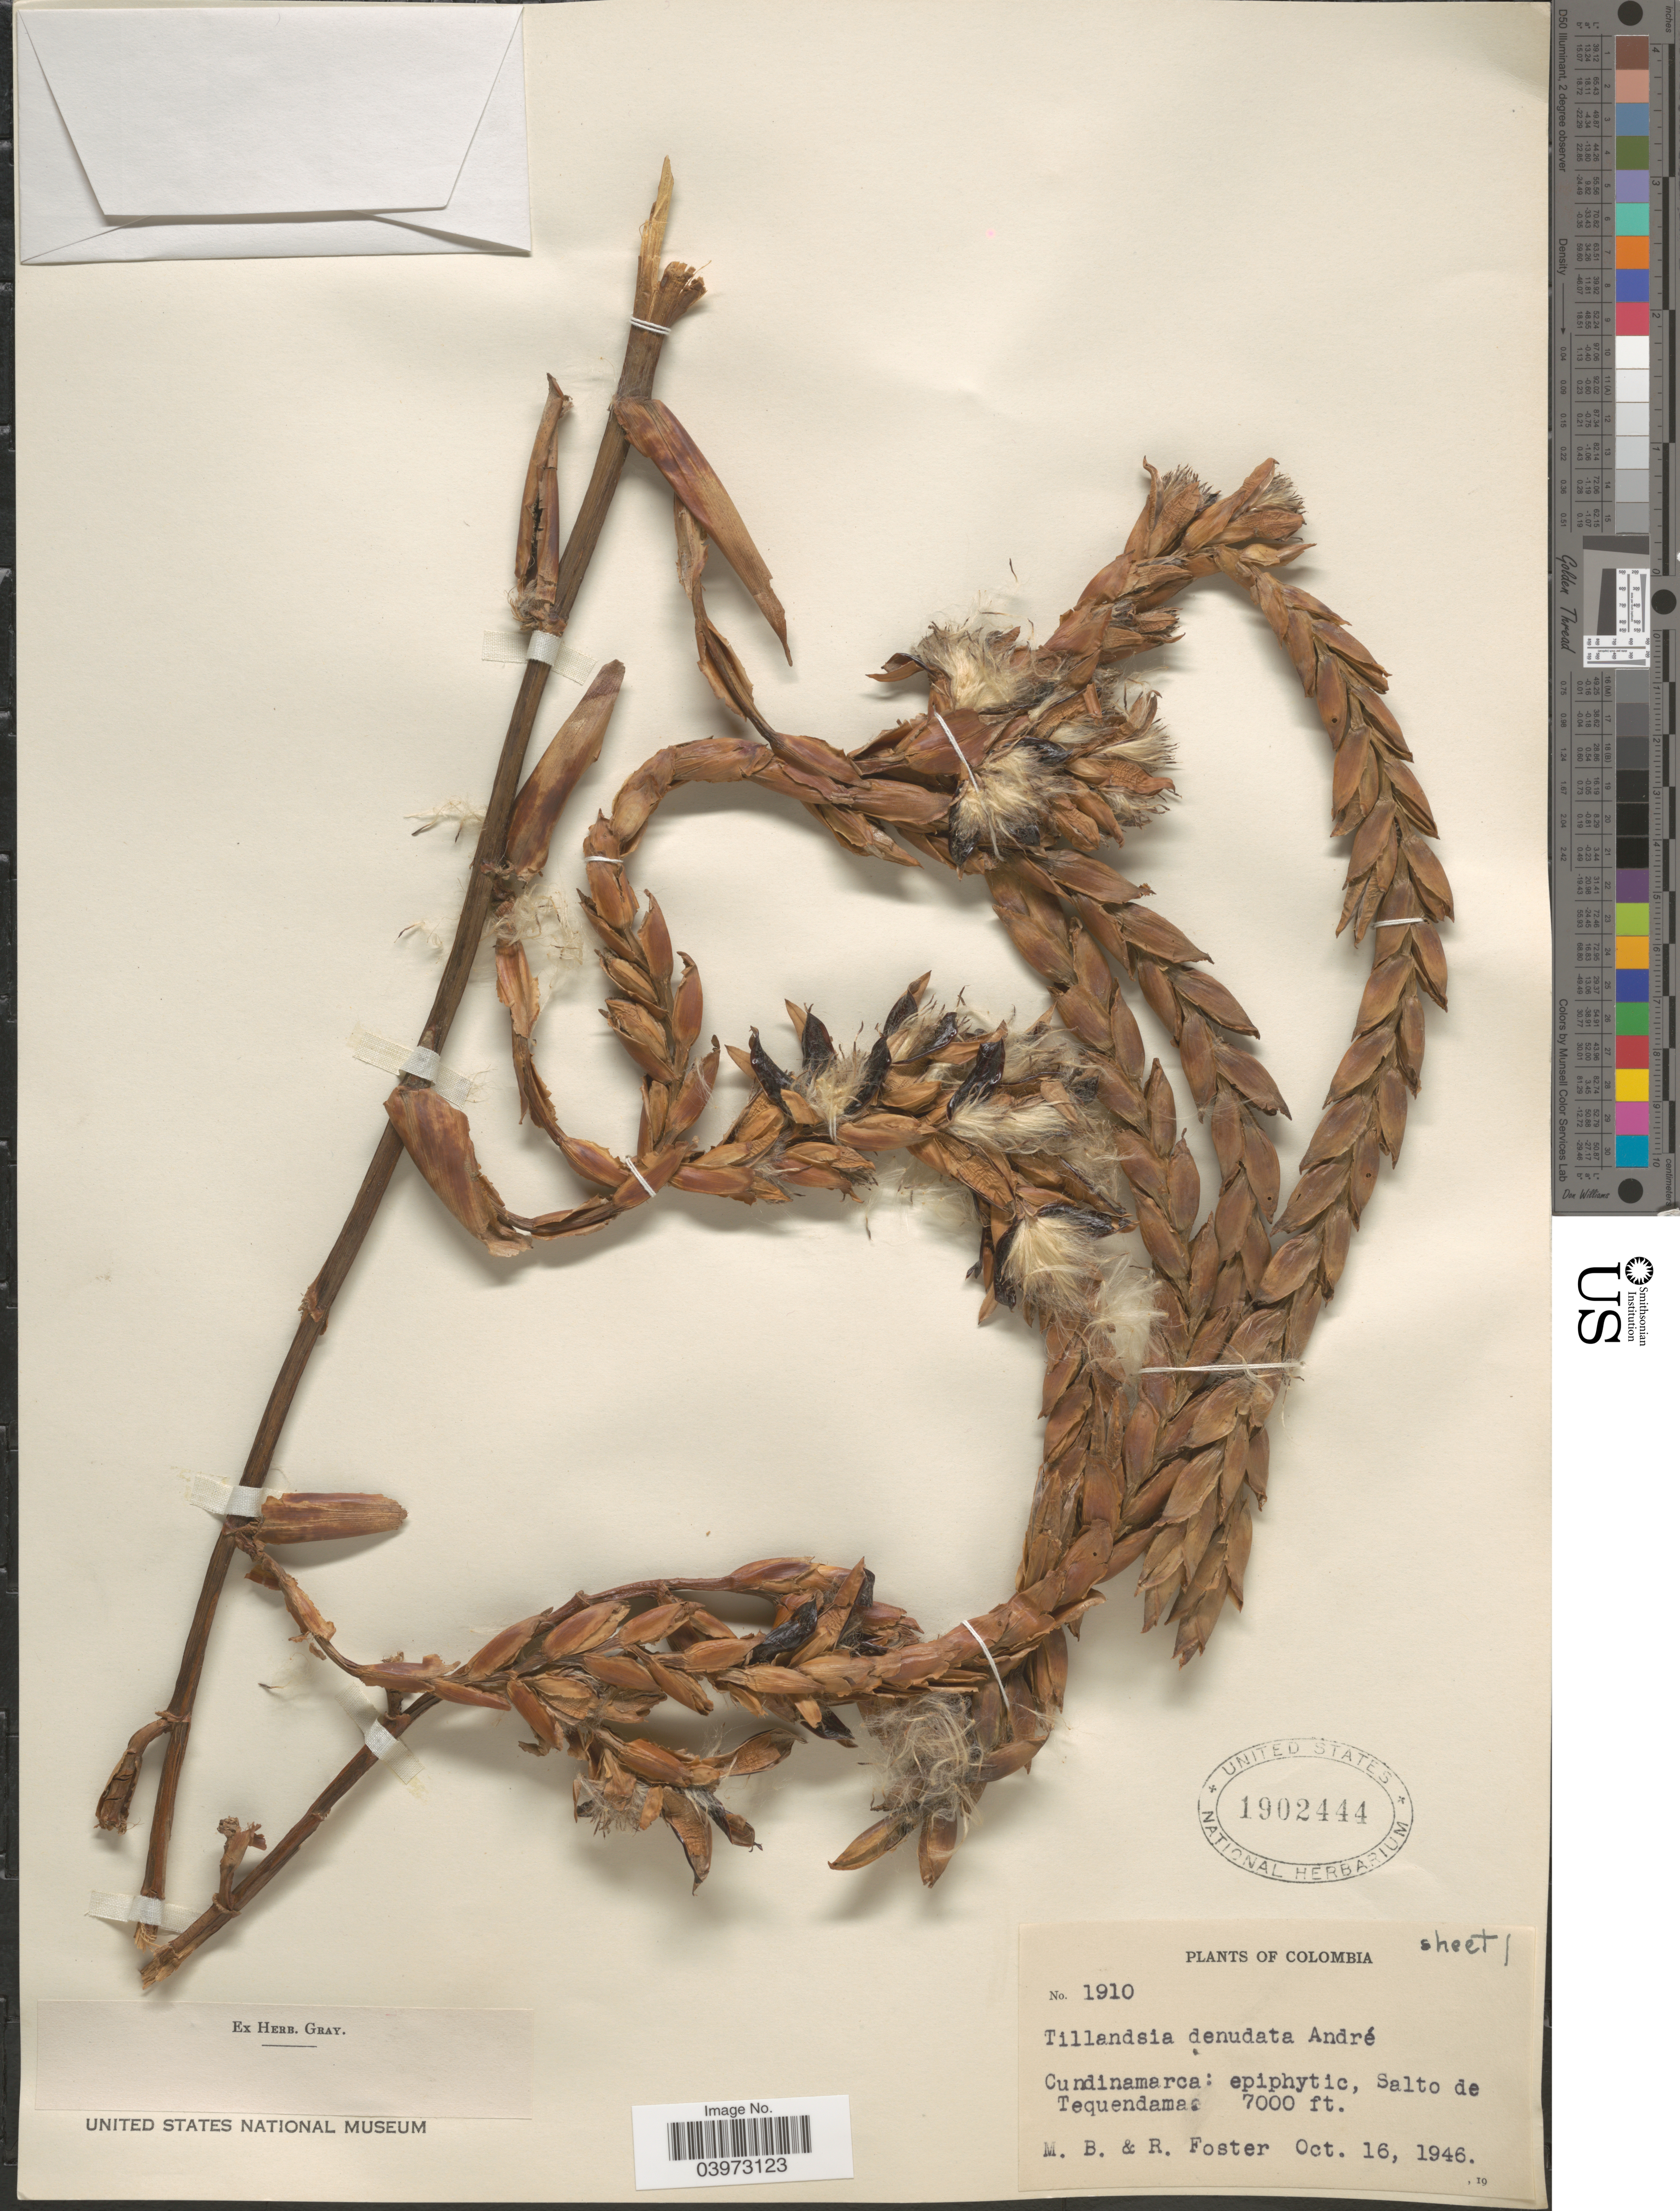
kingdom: Plantae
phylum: Tracheophyta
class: Liliopsida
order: Poales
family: Bromeliaceae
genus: Tillandsia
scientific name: Tillandsia denudata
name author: André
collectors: M. B. Foster & R. Foster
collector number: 1910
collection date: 1946-10-16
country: Colombia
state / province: Cundinamarca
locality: Salto de Tequendama.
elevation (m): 2134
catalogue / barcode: US 1902444